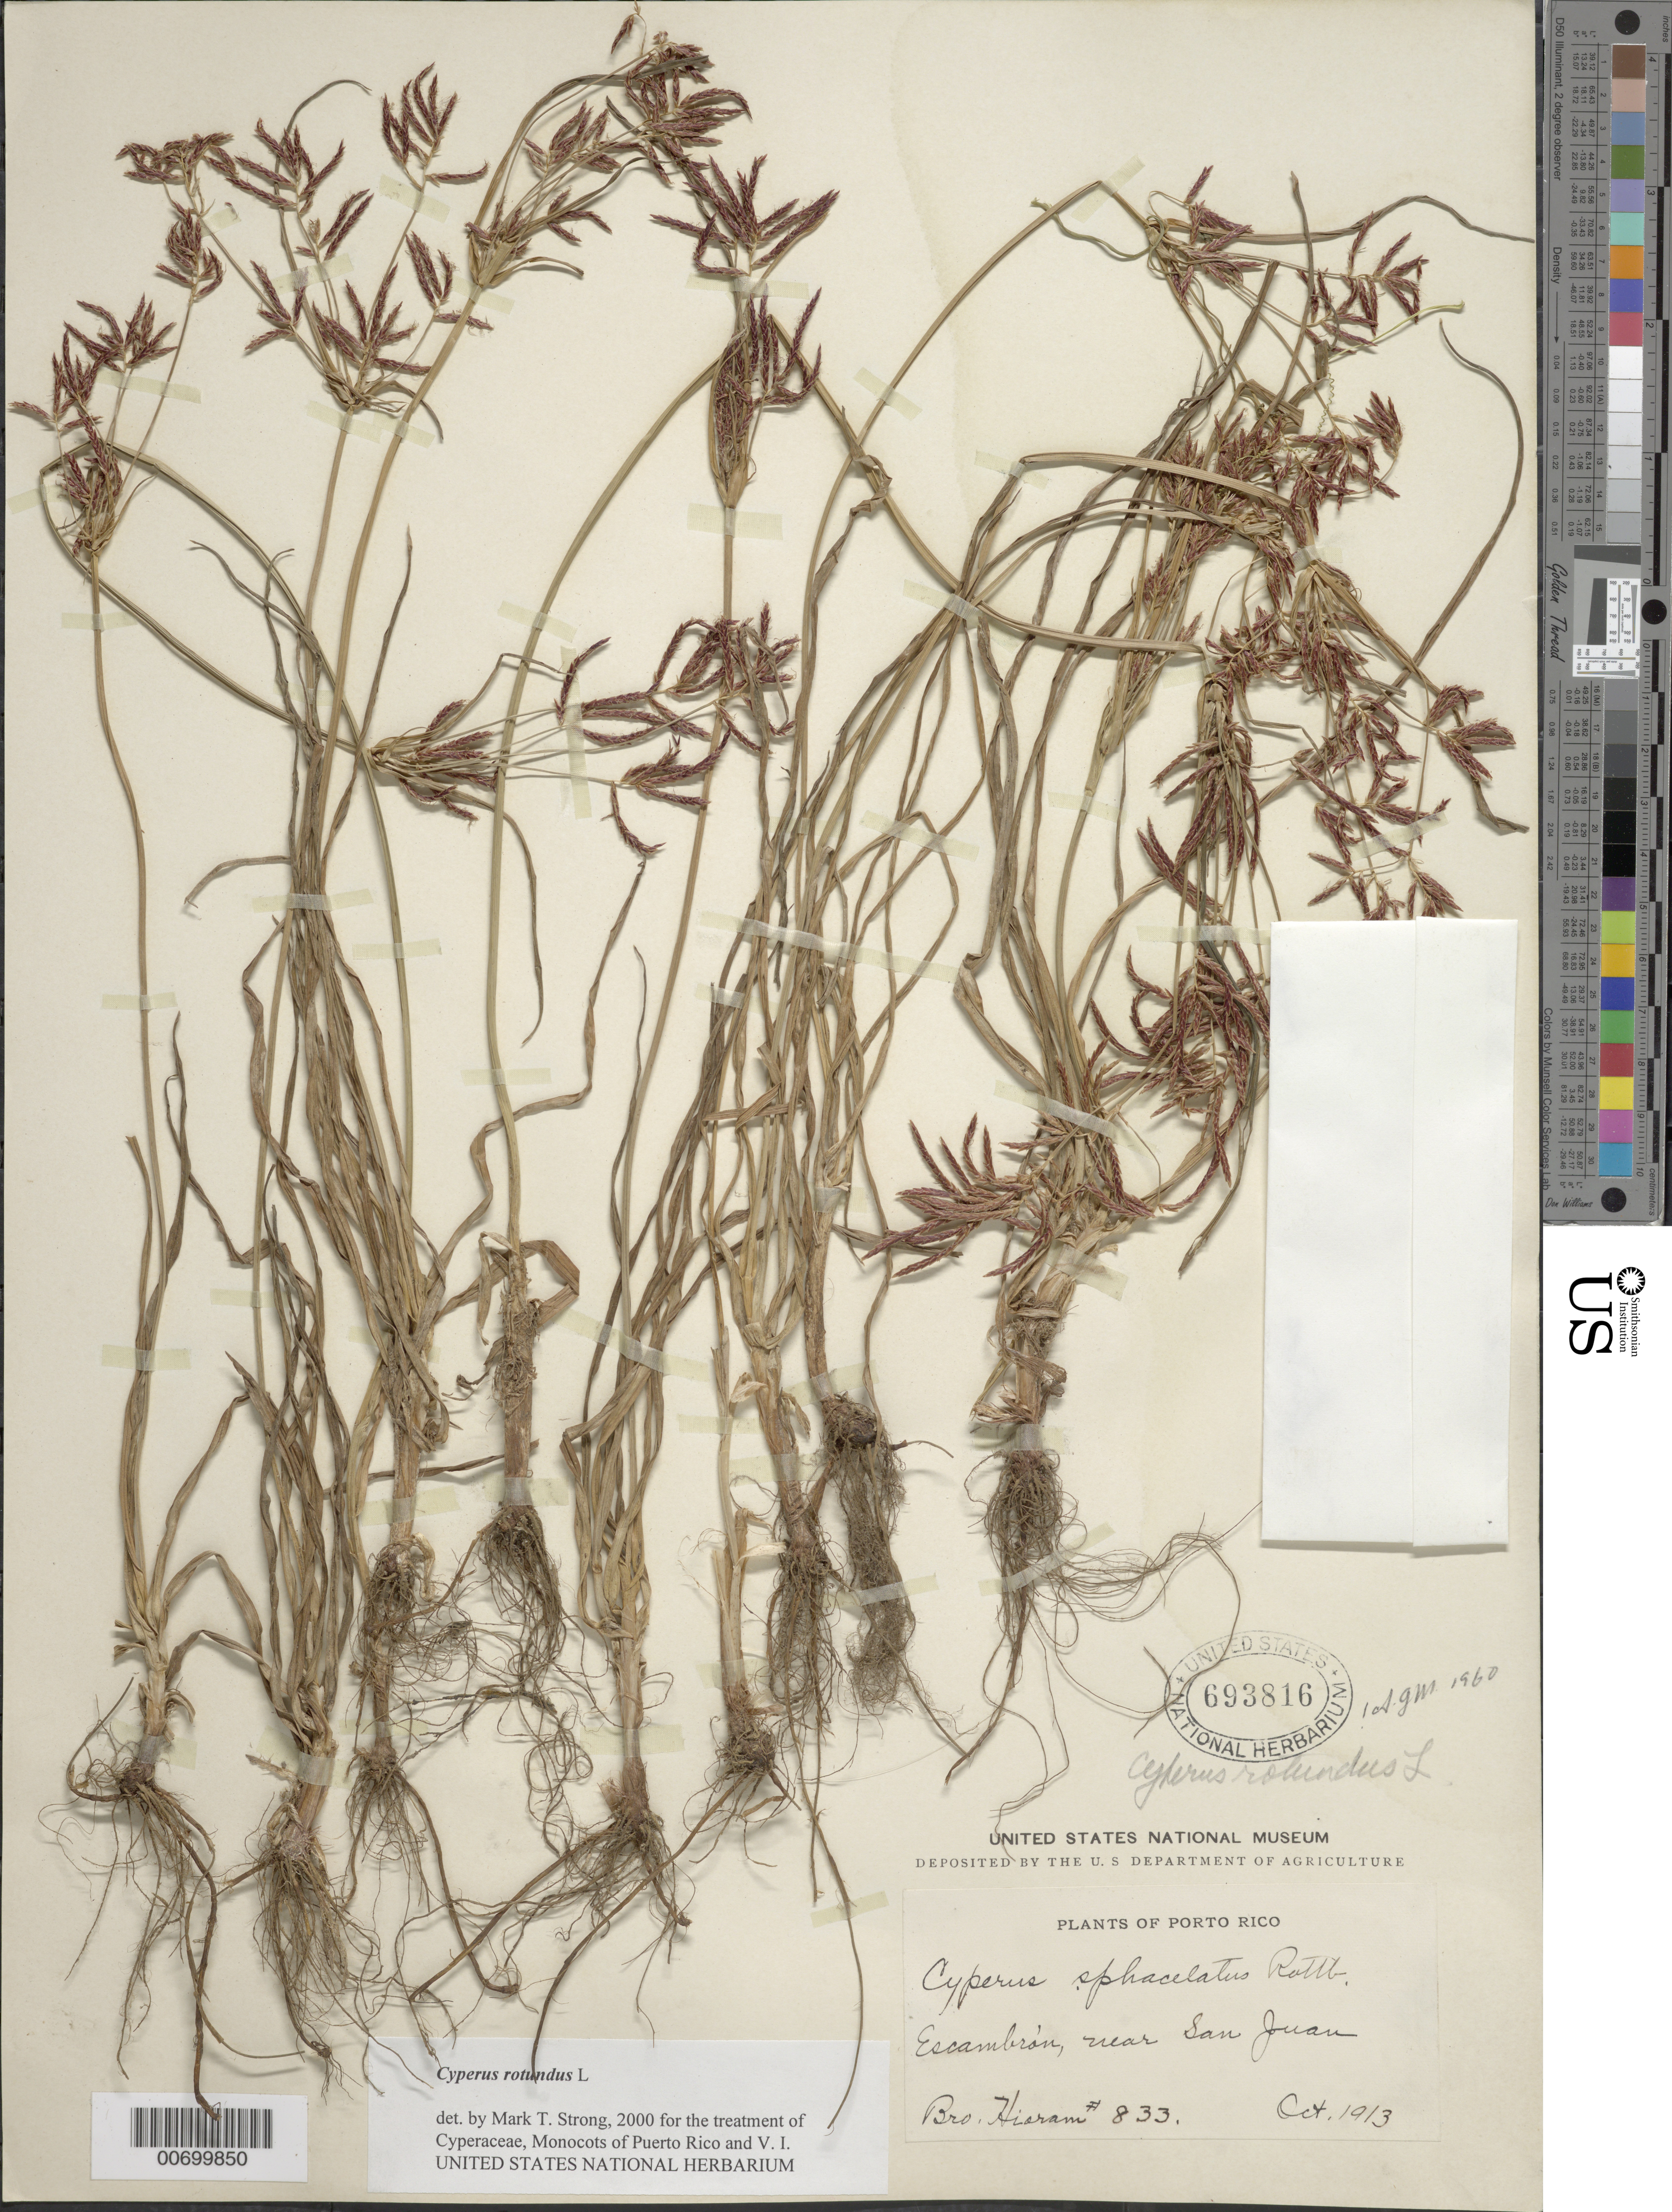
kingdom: Plantae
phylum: Tracheophyta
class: Liliopsida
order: Poales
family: Cyperaceae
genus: Cyperus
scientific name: Cyperus rotundus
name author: L.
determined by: Strong, M. T., (US), Smithsonian Institution - National Museum of Natural History (UNITED STATES)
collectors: Bro. Hioram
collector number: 833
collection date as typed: Oct 1913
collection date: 1913-10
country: Puerto Rico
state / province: San Juan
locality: Escambrón, near San Juan.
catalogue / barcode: US 693816